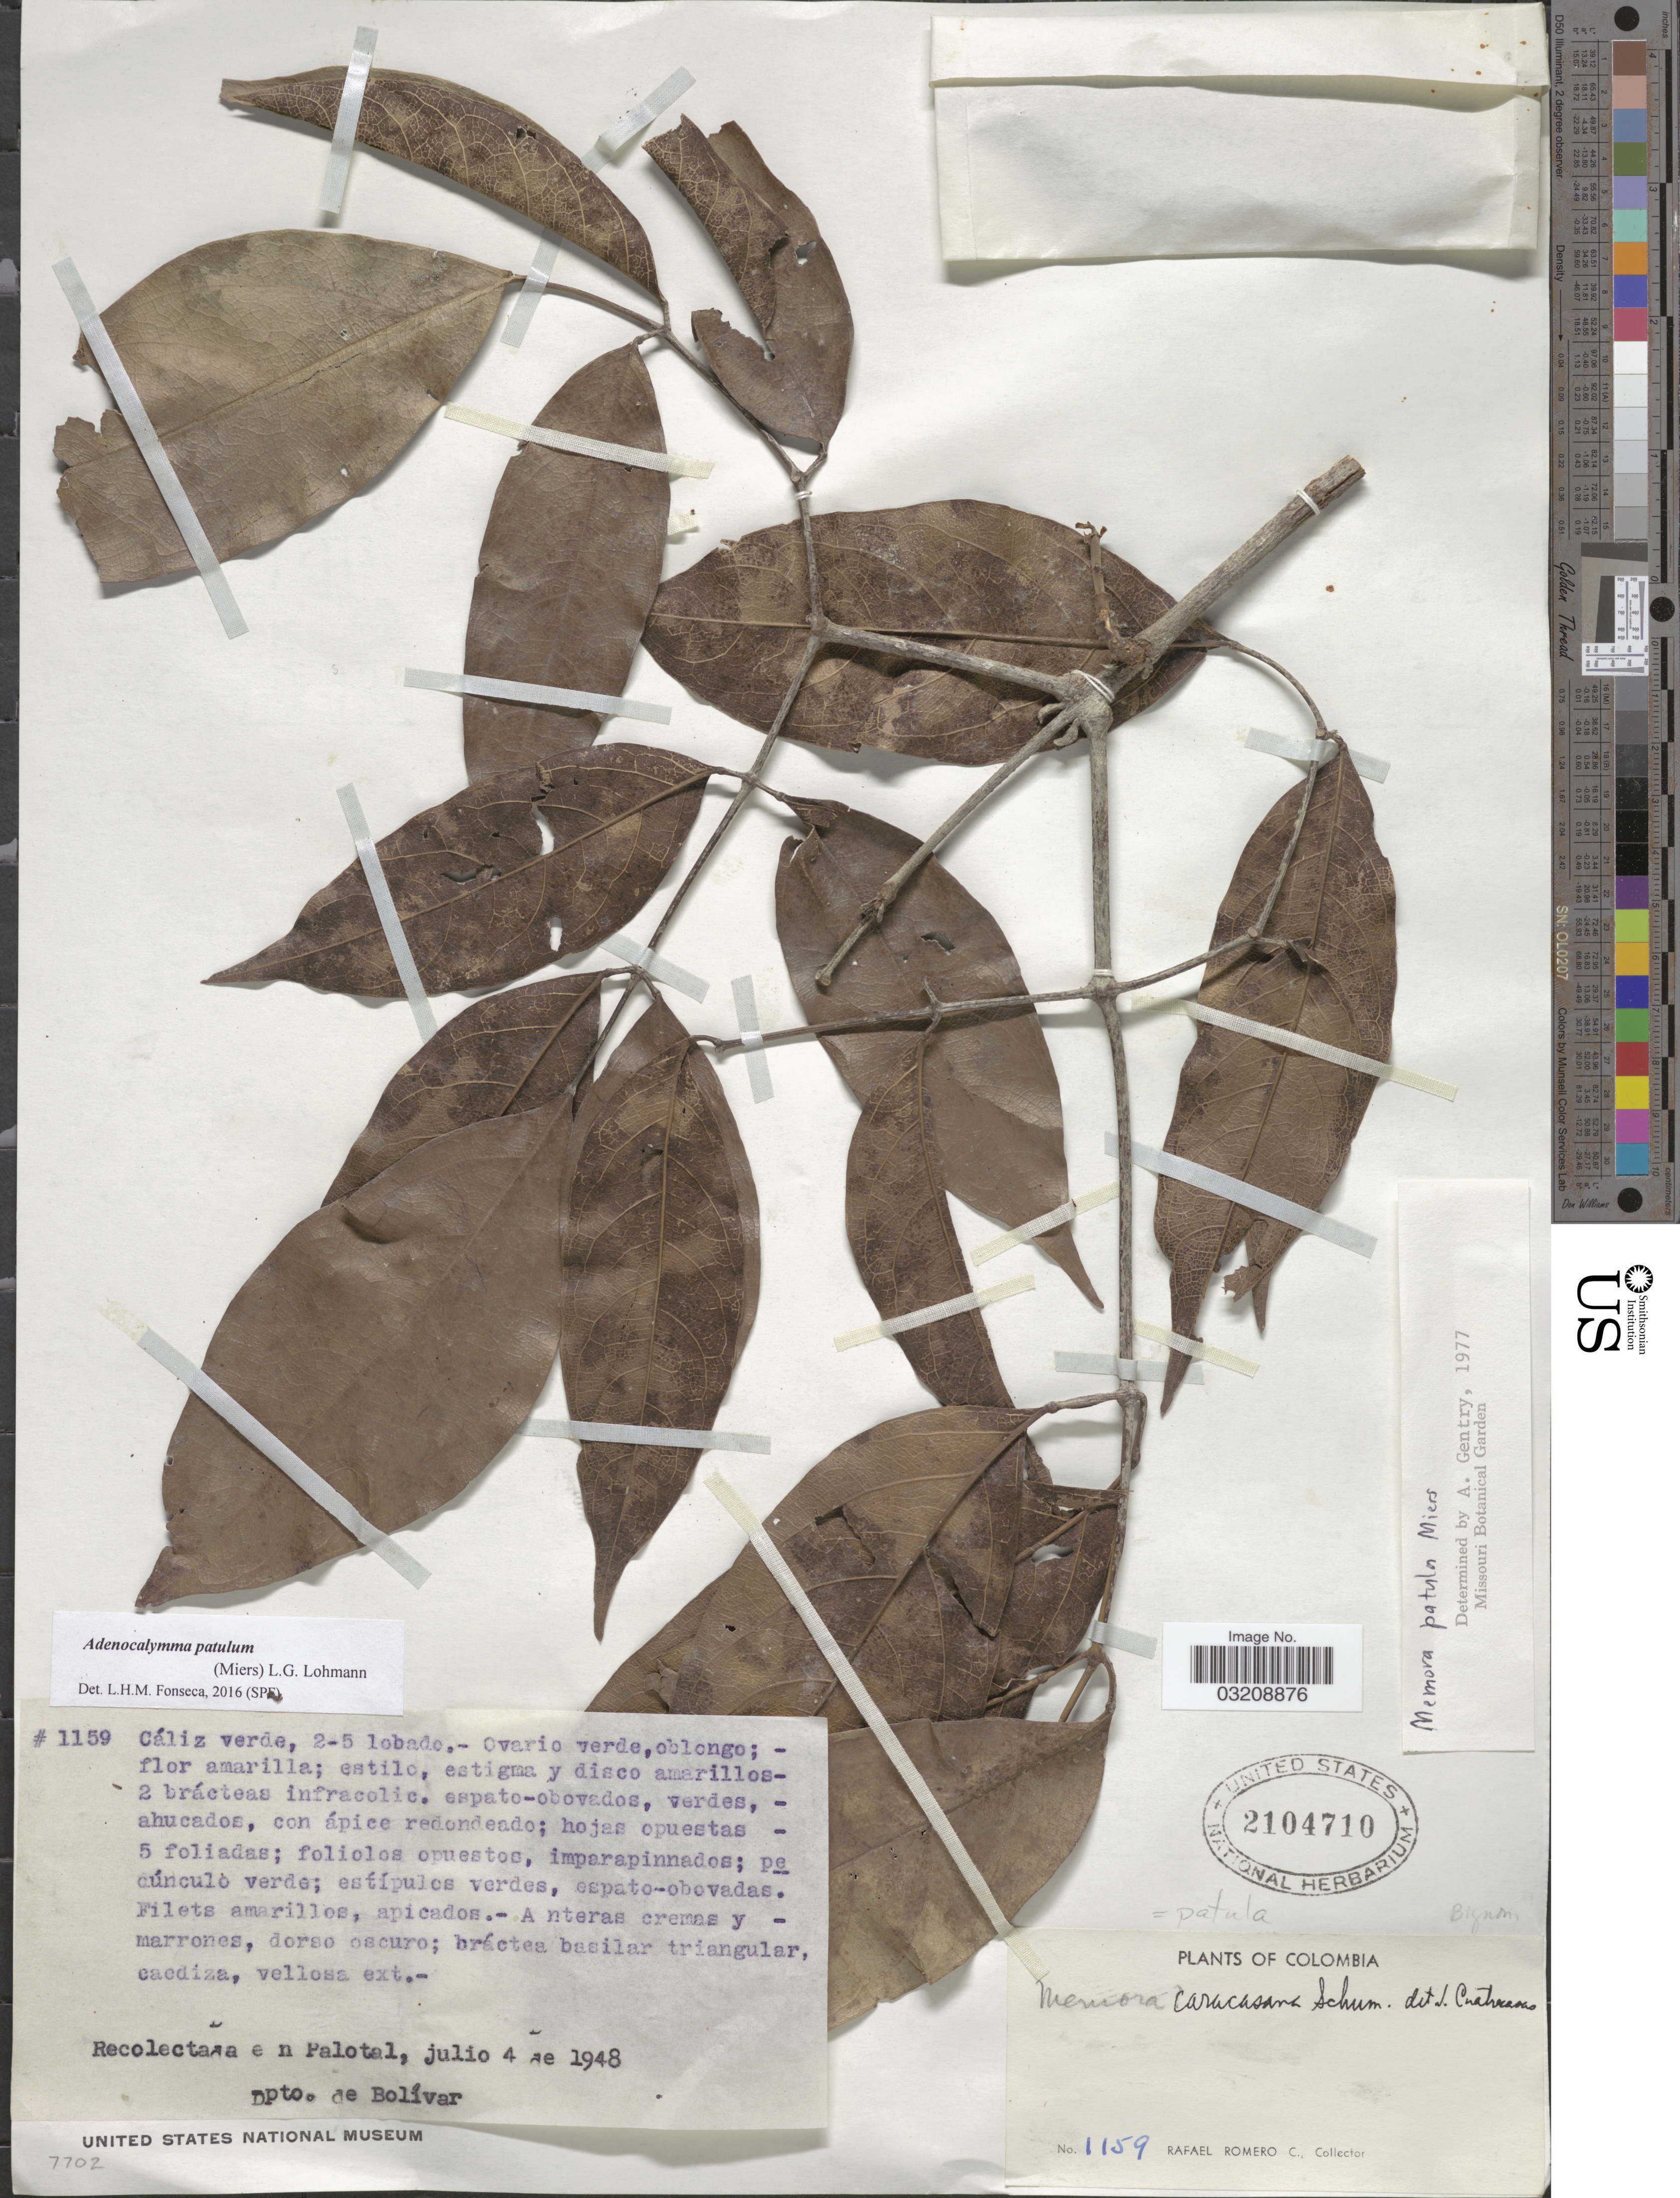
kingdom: Plantae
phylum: Tracheophyta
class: Magnoliopsida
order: Lamiales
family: Bignoniaceae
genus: Adenocalymma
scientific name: Adenocalymma patulum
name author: (Miers) L.G. Lohmann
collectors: R. Romero Castañeda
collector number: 1159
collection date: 1948-07-04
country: Colombia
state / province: Bolívar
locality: Palotal. Dpto. de Bolívar.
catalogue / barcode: US 2104710